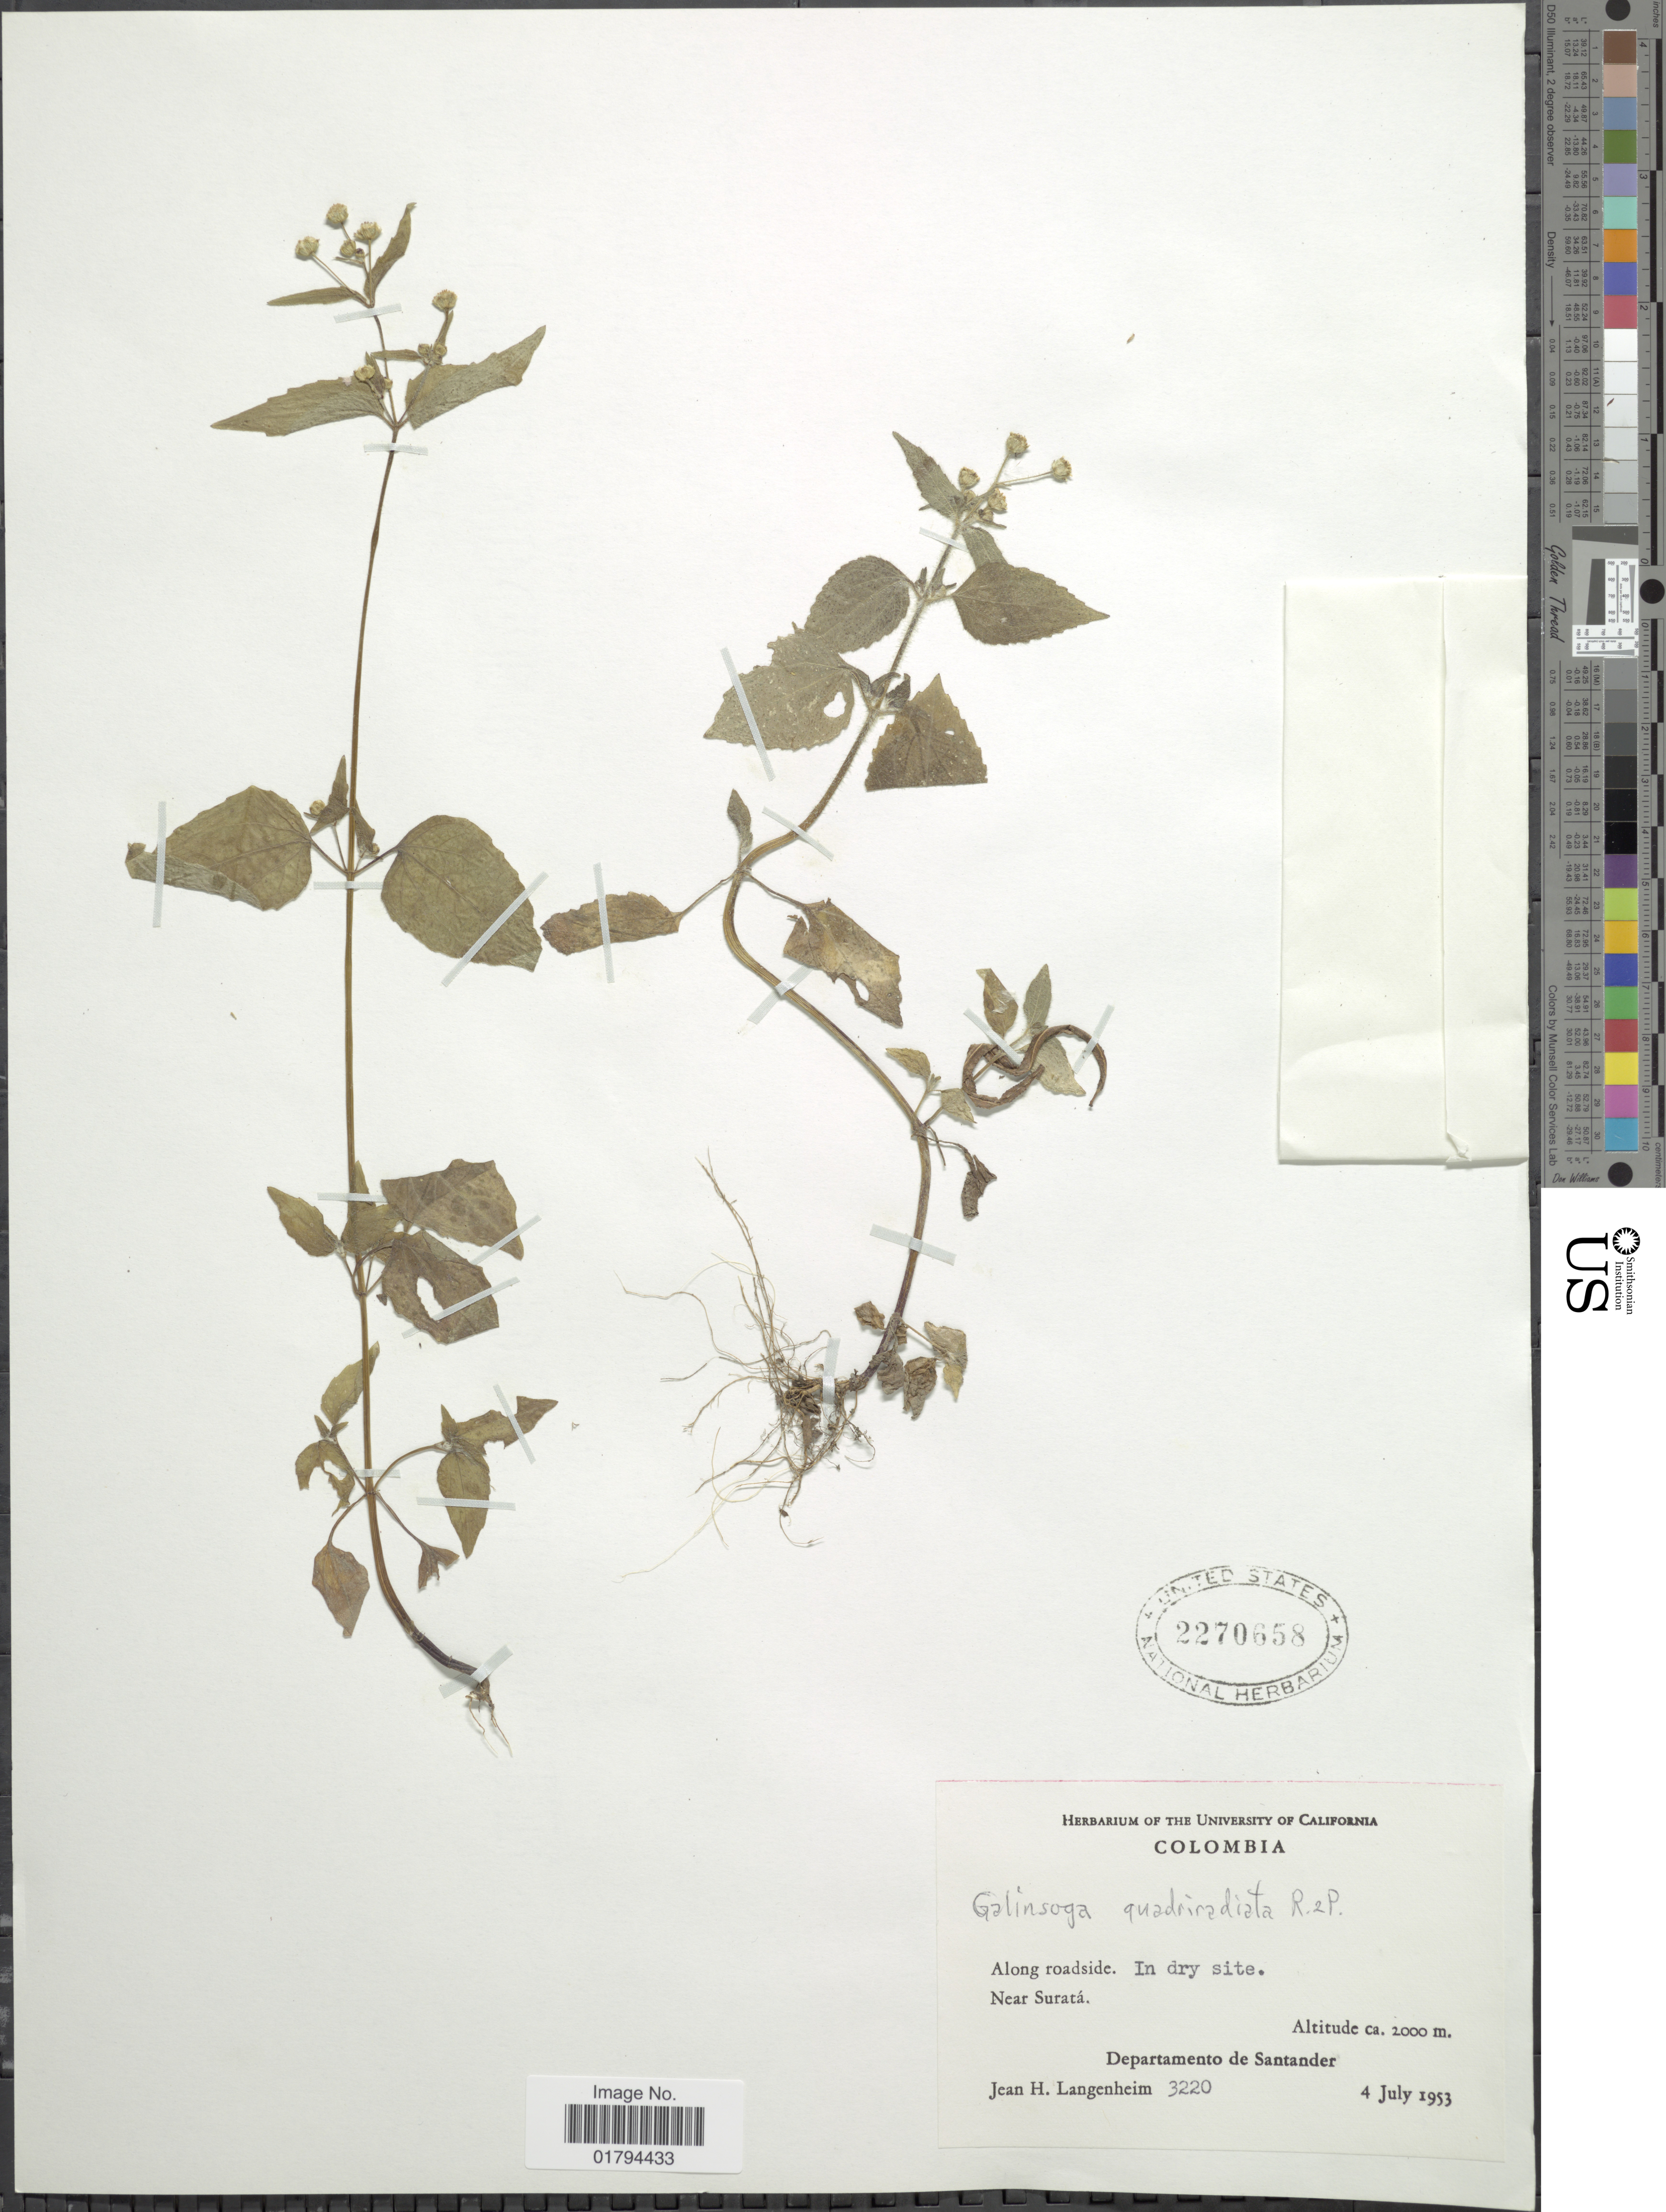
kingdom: Plantae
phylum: Tracheophyta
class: Magnoliopsida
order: Asterales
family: Asteraceae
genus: Galinsoga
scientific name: Galinsoga quadriradiata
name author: Ruiz & Pav.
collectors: J. H. Langenheim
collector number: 3220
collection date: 1953-07-04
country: Colombia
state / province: Santander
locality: Along roadside, near Surata.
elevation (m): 2000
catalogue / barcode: US 2270658